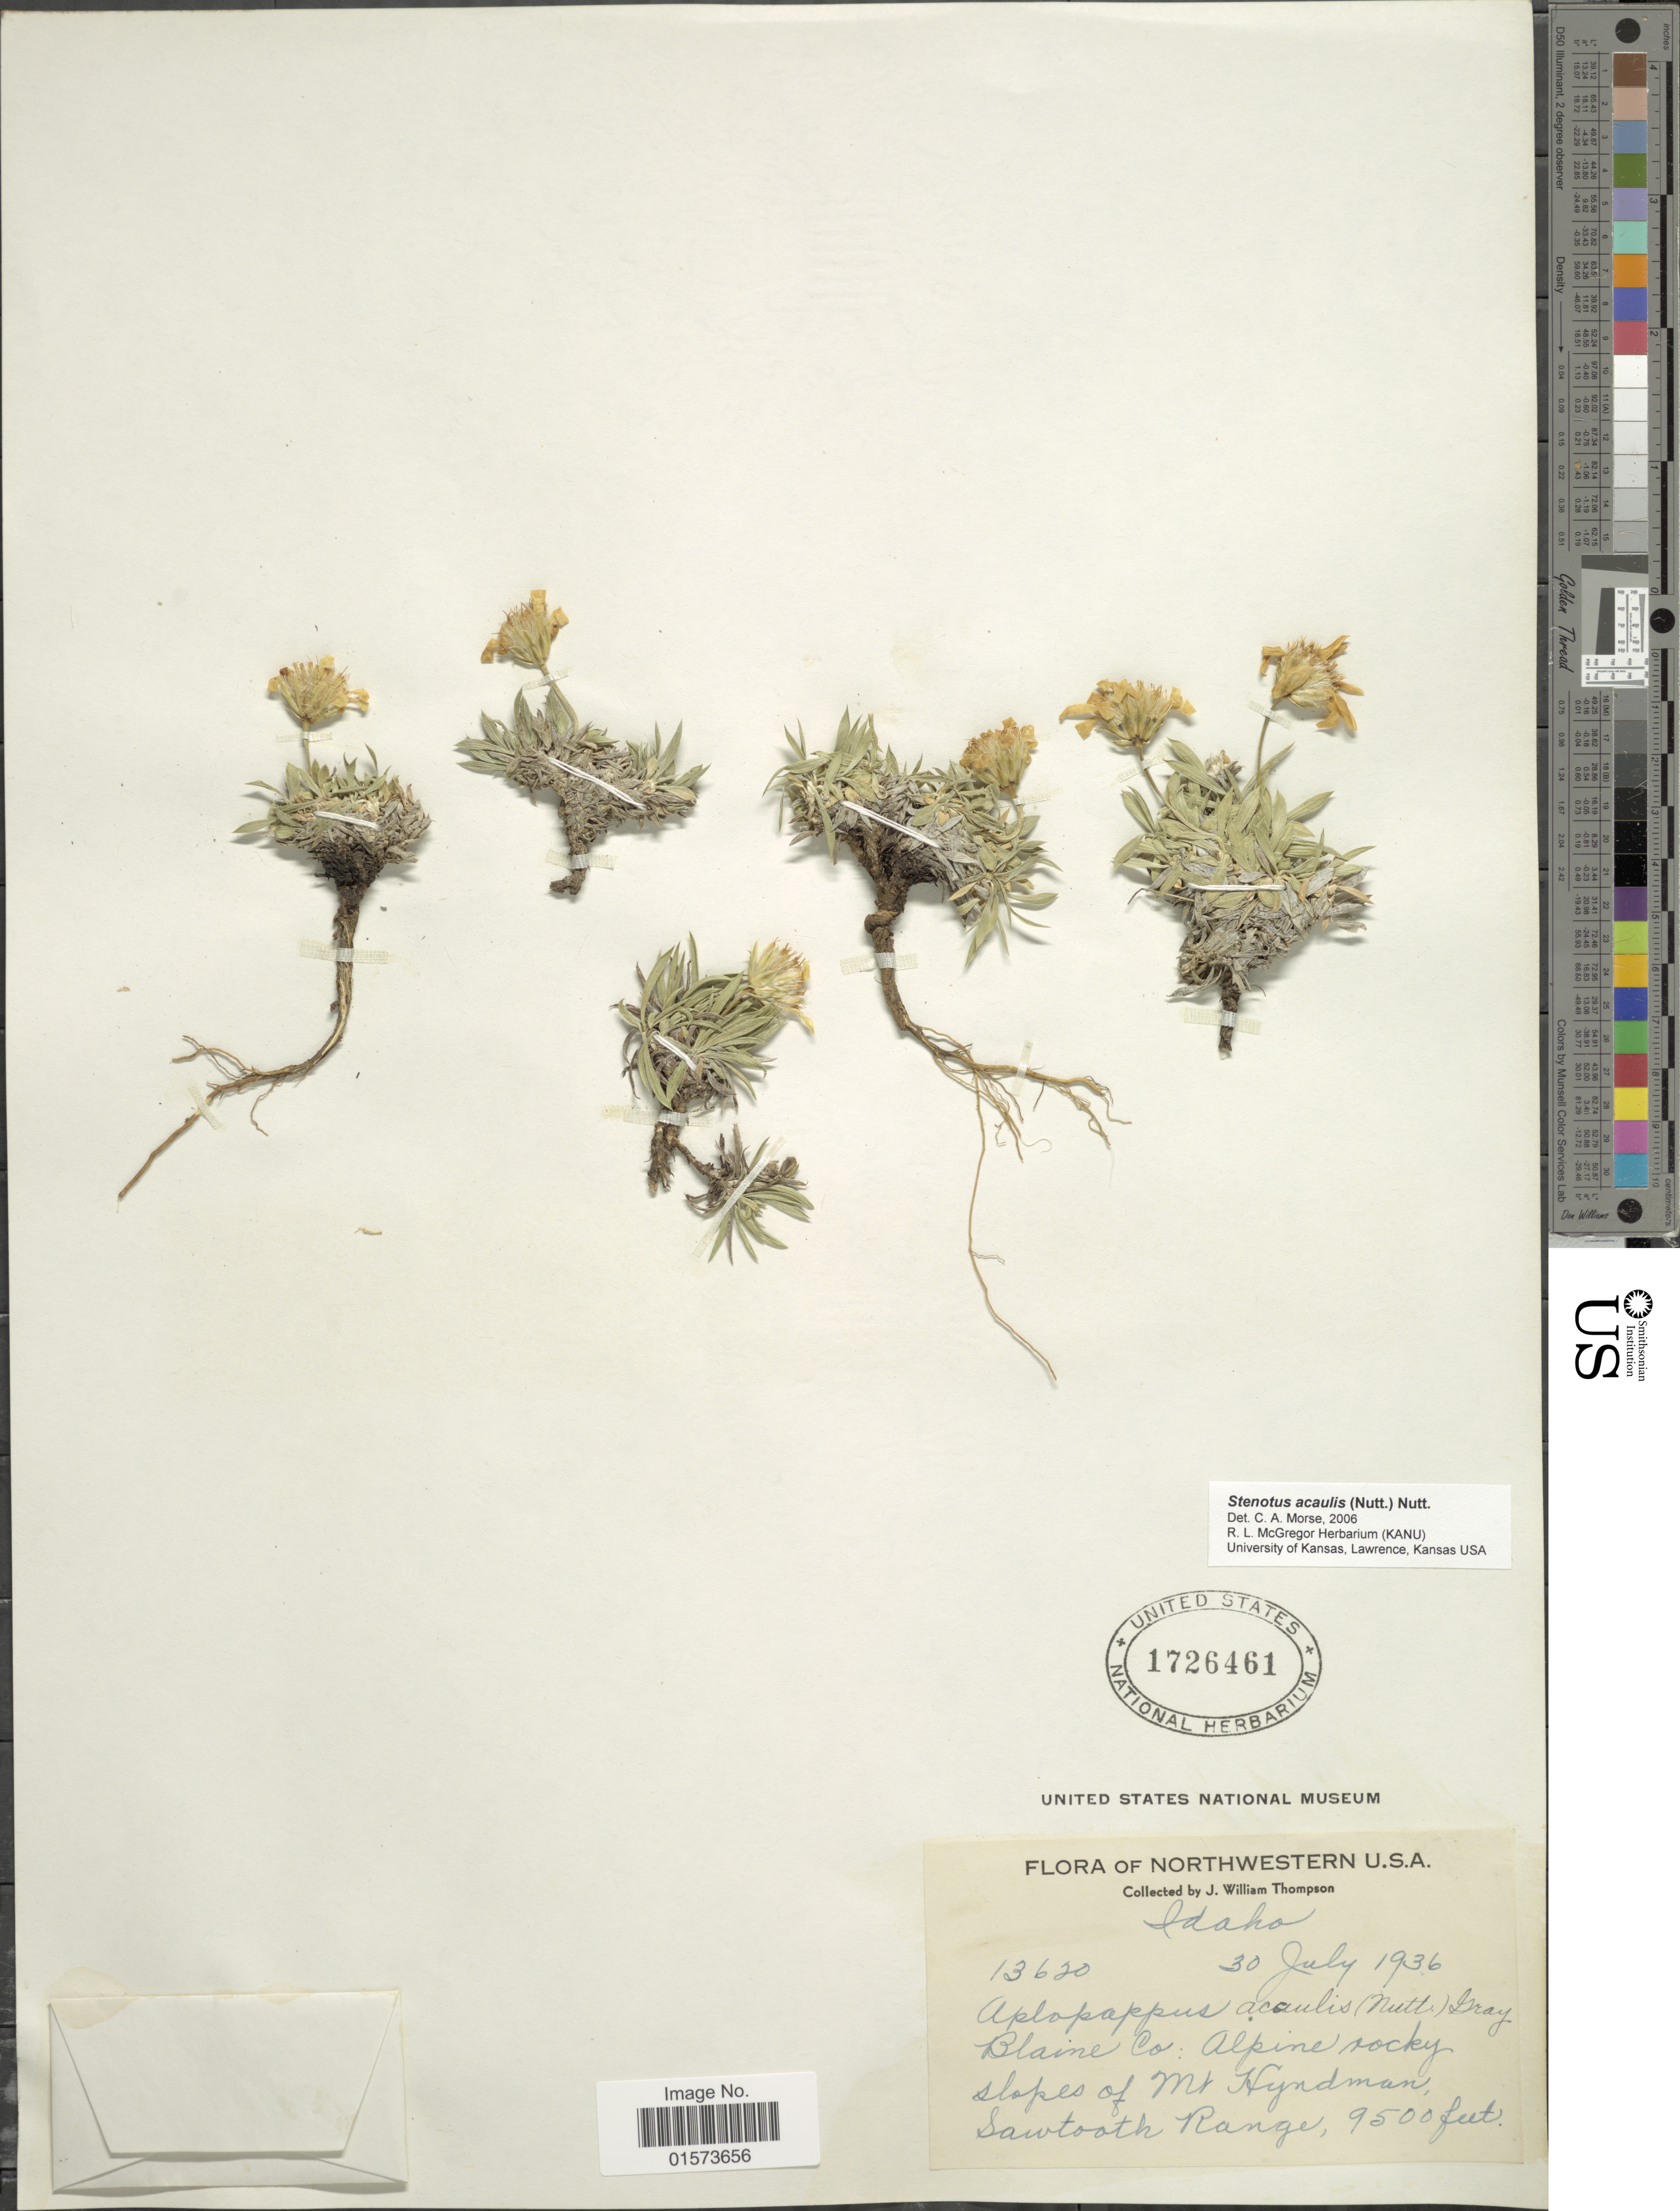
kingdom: Plantae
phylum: Tracheophyta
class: Magnoliopsida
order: Asterales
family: Asteraceae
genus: Stenotus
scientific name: Stenotus acaulis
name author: (Nutt.) Nutt.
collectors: J. W. Thompson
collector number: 13620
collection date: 1936-07-30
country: United States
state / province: Idaho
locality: Northwestern U.S.A., Blaine Co.: Alpine rocky slopes of Mt. Hyndman, Sawtooth Range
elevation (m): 2896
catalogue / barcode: US 1726461